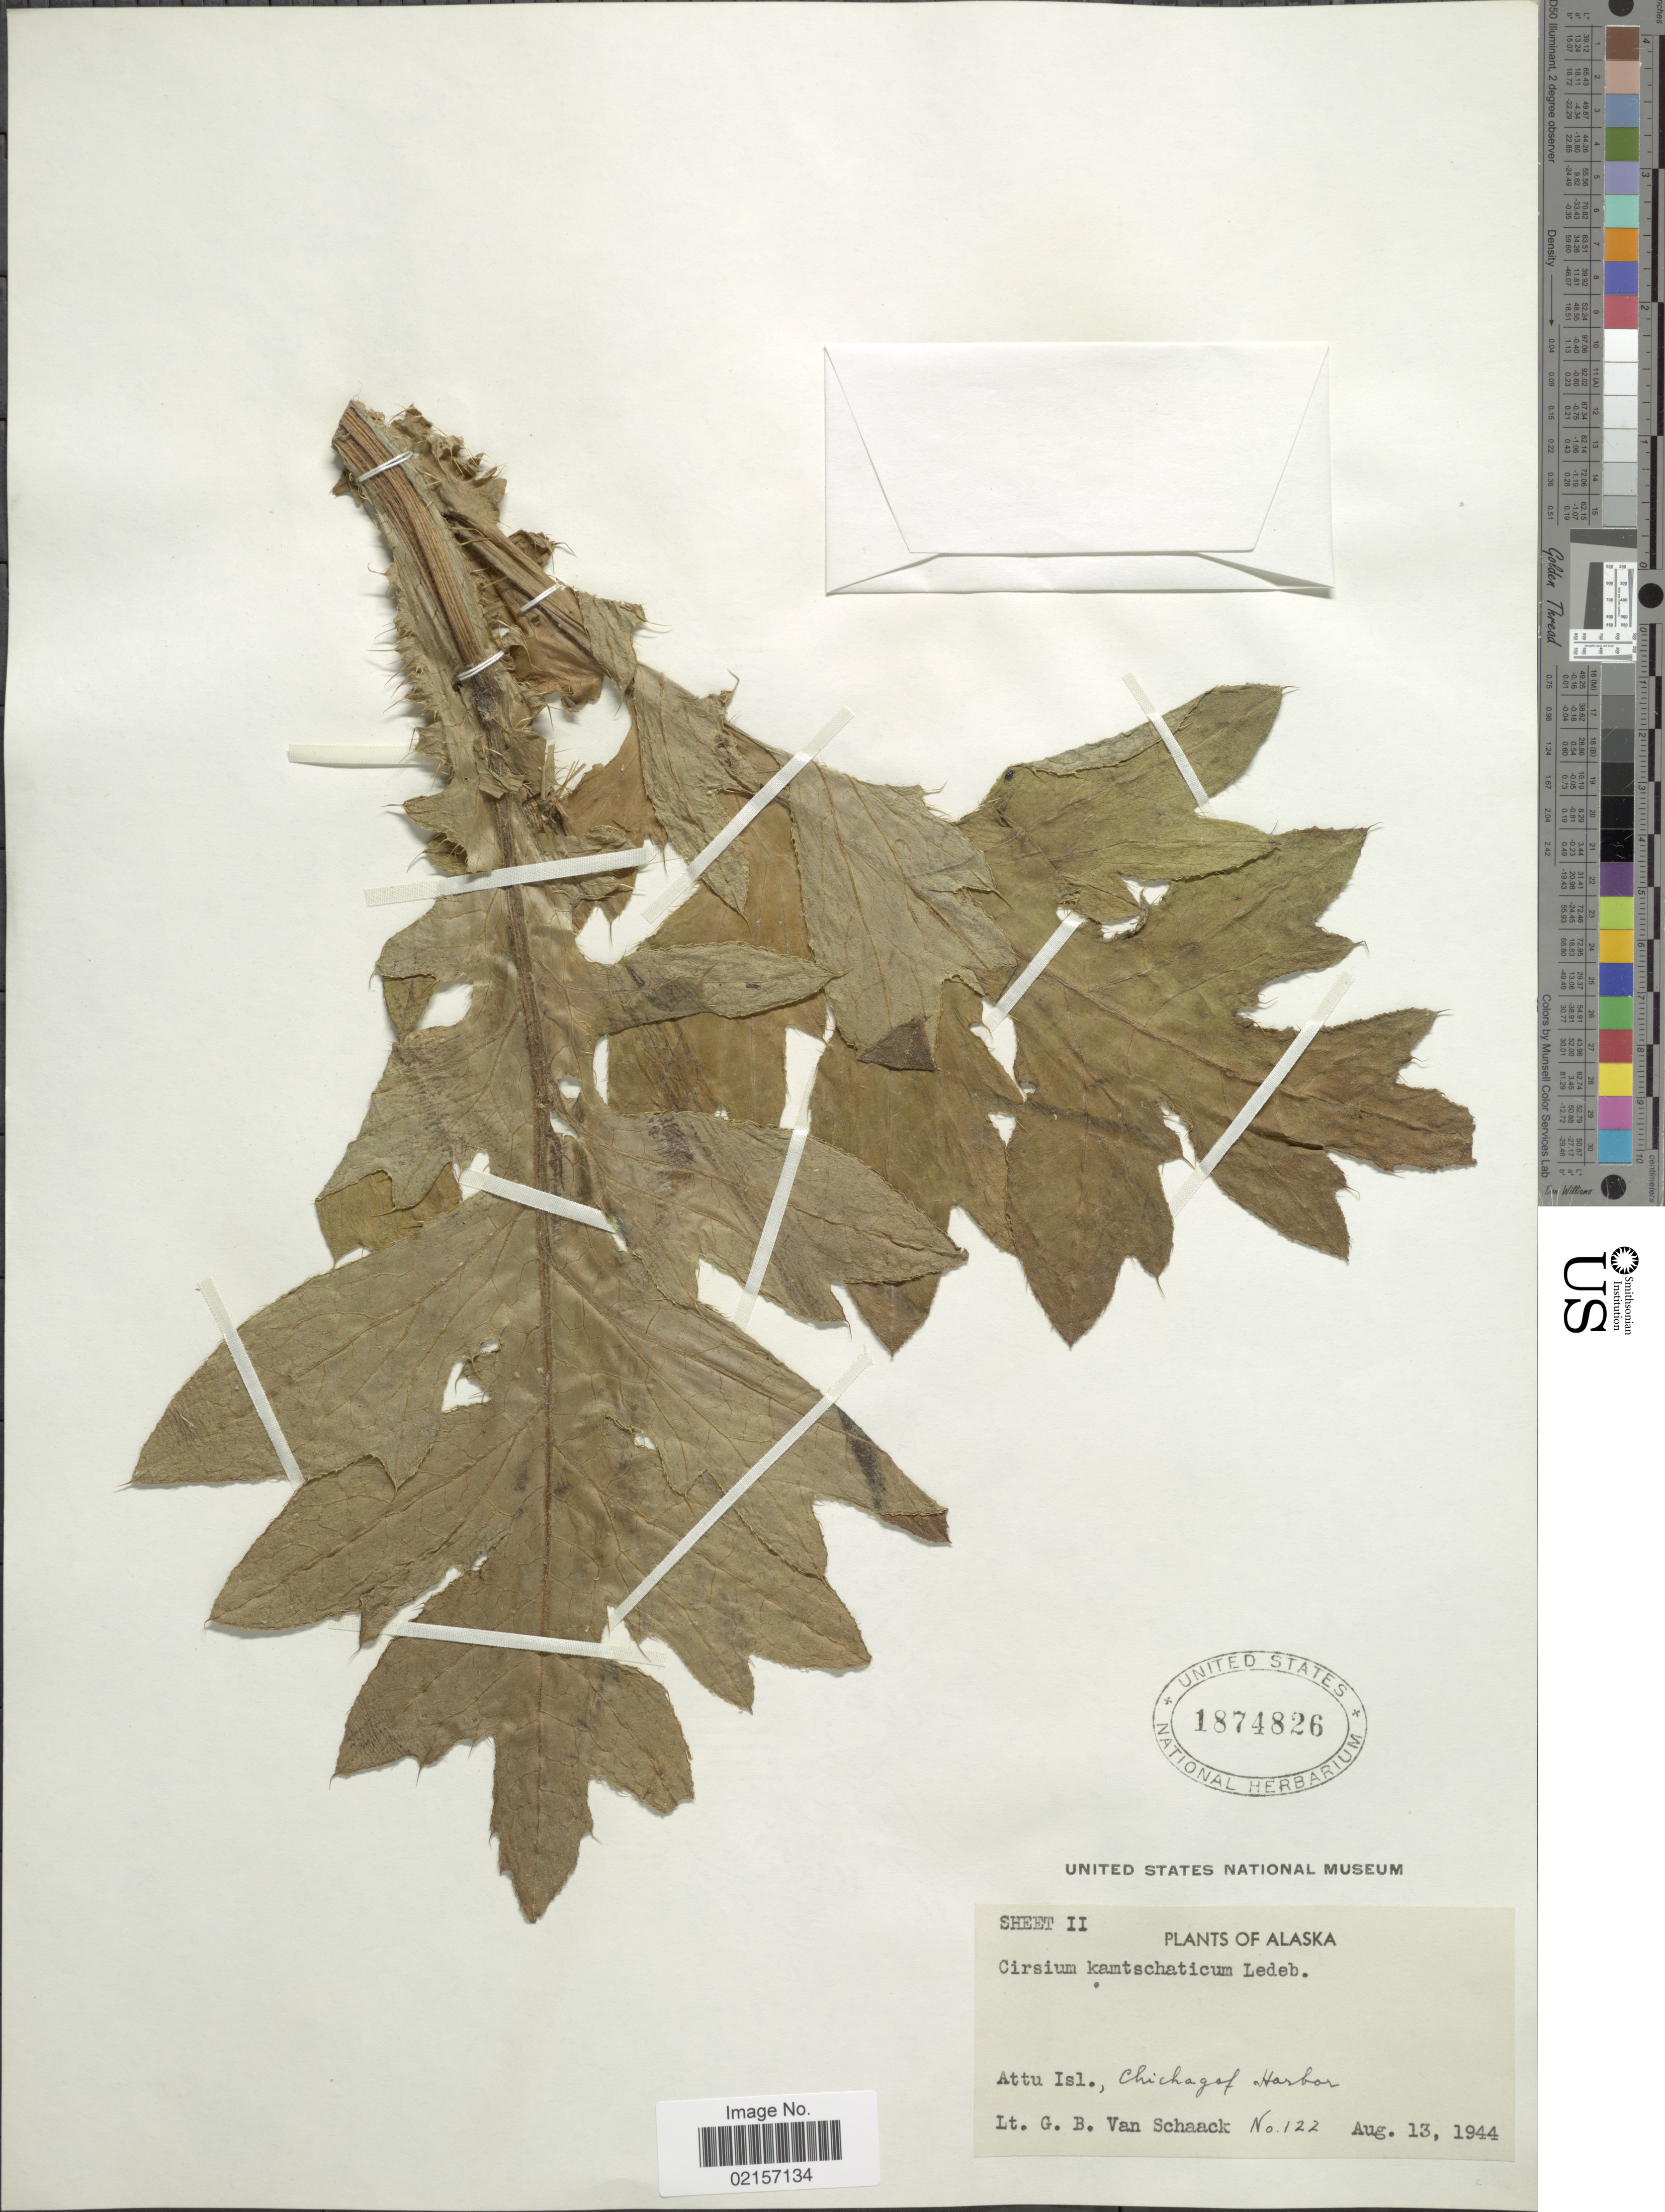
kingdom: Plantae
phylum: Tracheophyta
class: Magnoliopsida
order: Asterales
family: Asteraceae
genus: Cirsium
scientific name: Cirsium kamtschaticum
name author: Ledeb.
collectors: G. Van Schaack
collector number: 122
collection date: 1944-08-13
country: United States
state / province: Alaska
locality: Attu Isl., Chichagof Harbor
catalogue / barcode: US 1874826